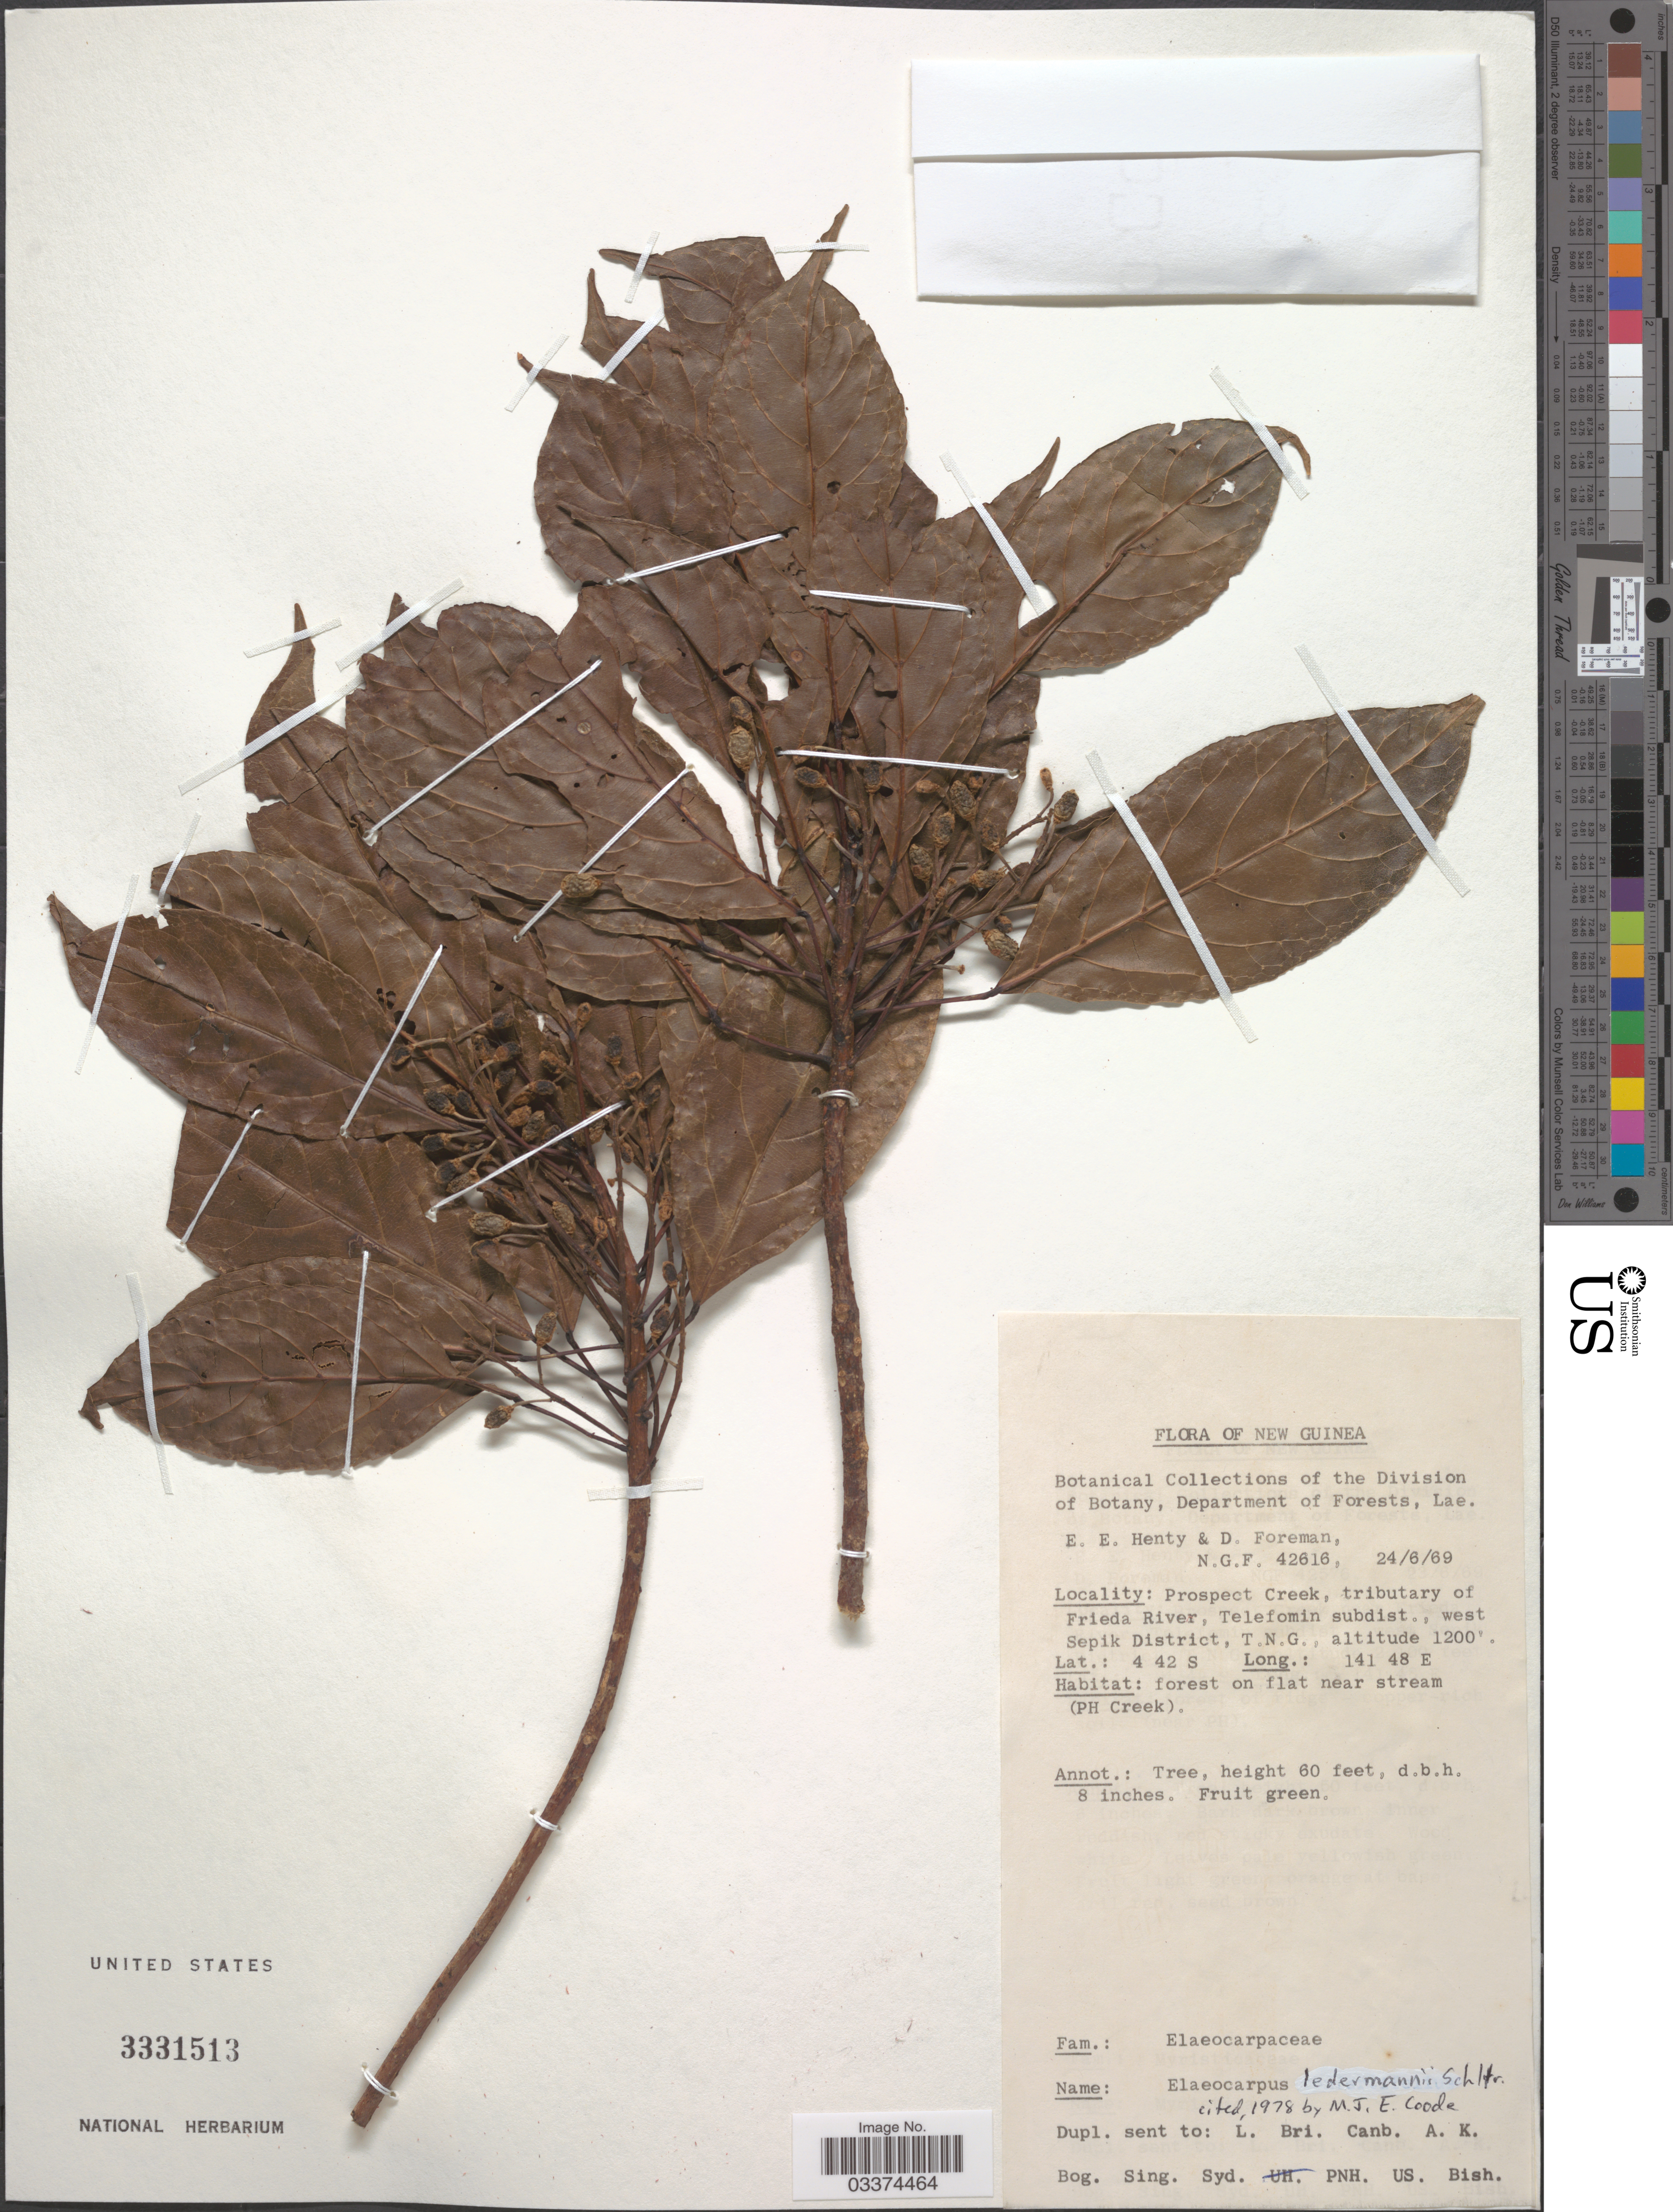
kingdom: Plantae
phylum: Tracheophyta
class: Magnoliopsida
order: Oxalidales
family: Elaeocarpaceae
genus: Elaeocarpus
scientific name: Elaeocarpus ledermannii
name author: Schltr.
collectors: E. Henty & D. Foreman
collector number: NGF42616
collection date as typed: Transcribed d/m/y: 24/6/69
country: Papua New Guinea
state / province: Sandaun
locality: New Guinea, Prospect Creek, tributary of Frieda River, Telefomin subdist., west Sepik District, T.N.G.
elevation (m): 366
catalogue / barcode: US 3331513